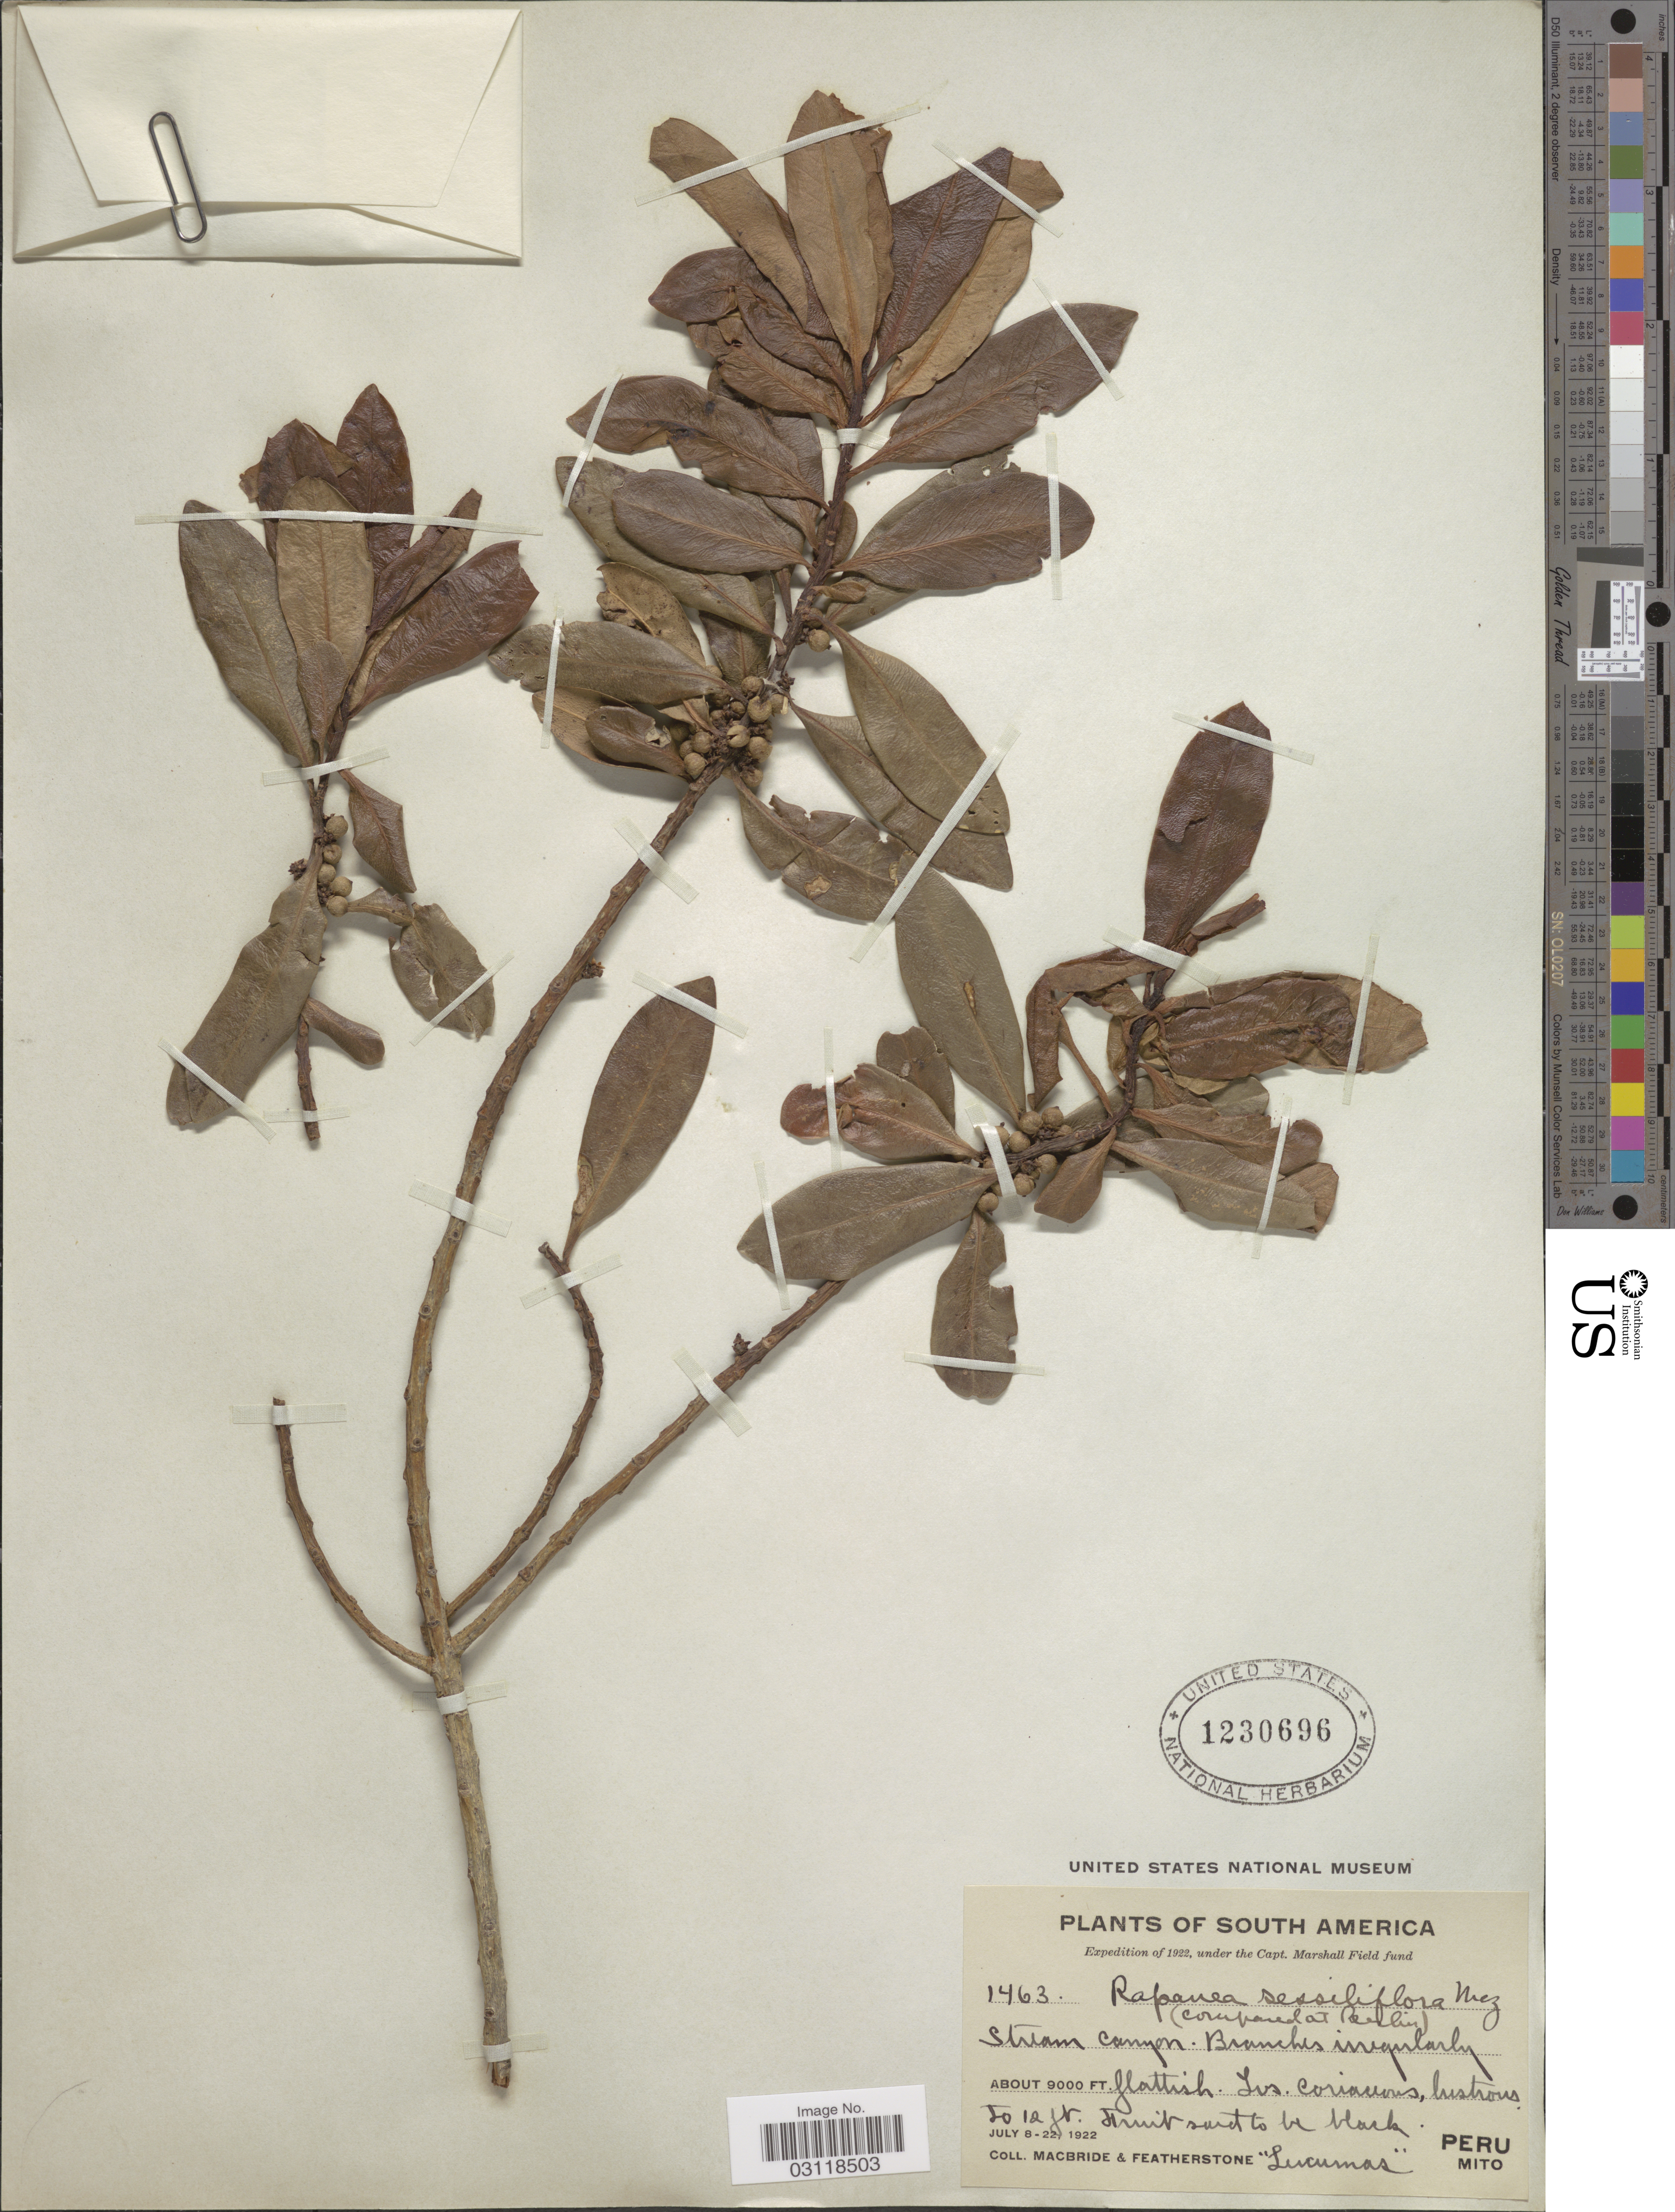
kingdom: Plantae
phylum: Tracheophyta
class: Magnoliopsida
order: Ericales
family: Primulaceae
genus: Rapanea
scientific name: Rapanea sessiliflora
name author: Mez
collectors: Macbride, -- & -. Featherstone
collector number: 1463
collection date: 1922-07-08/1922-07-22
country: Peru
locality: Mito.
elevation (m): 2743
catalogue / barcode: US 1230696